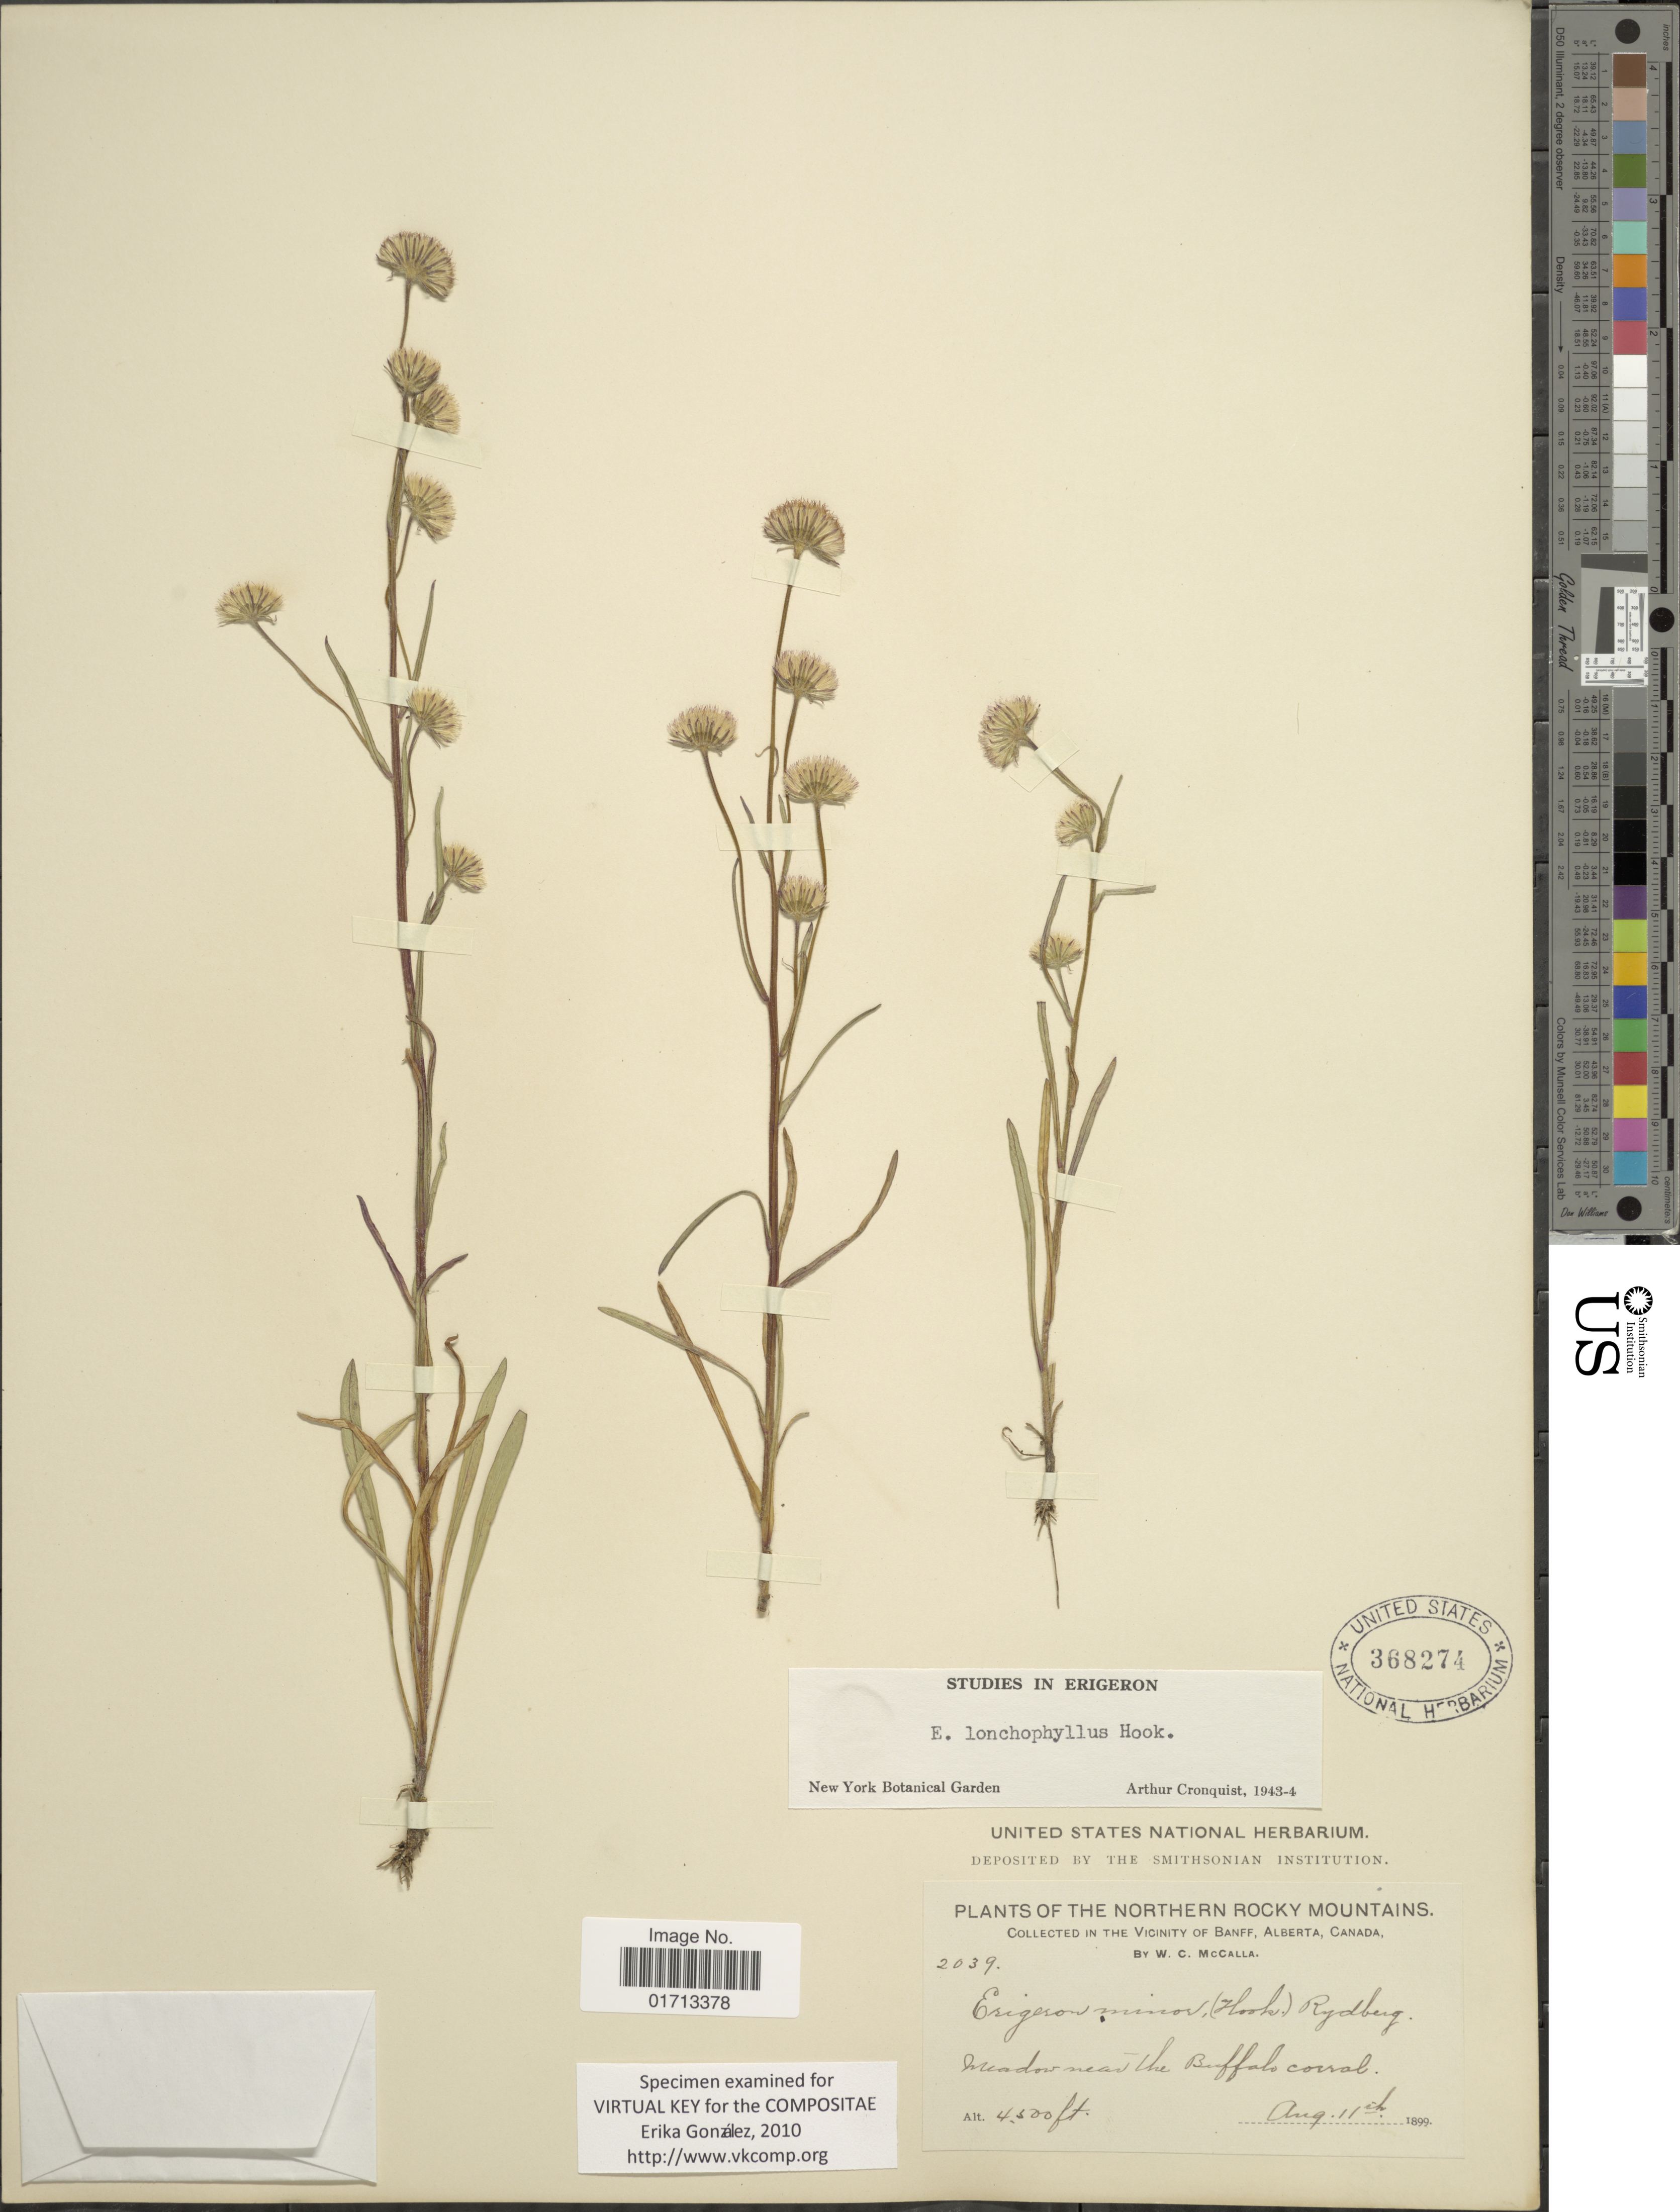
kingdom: Plantae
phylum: Tracheophyta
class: Magnoliopsida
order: Asterales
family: Asteraceae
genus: Erigeron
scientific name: Erigeron lonchophyllus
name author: Hook.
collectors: W. McCalla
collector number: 2039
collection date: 1899-08-11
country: Canada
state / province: Alberta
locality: Northern Rocky Mountains, vicinity of Banff, near the Buffalo corral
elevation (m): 1372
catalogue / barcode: US 368274